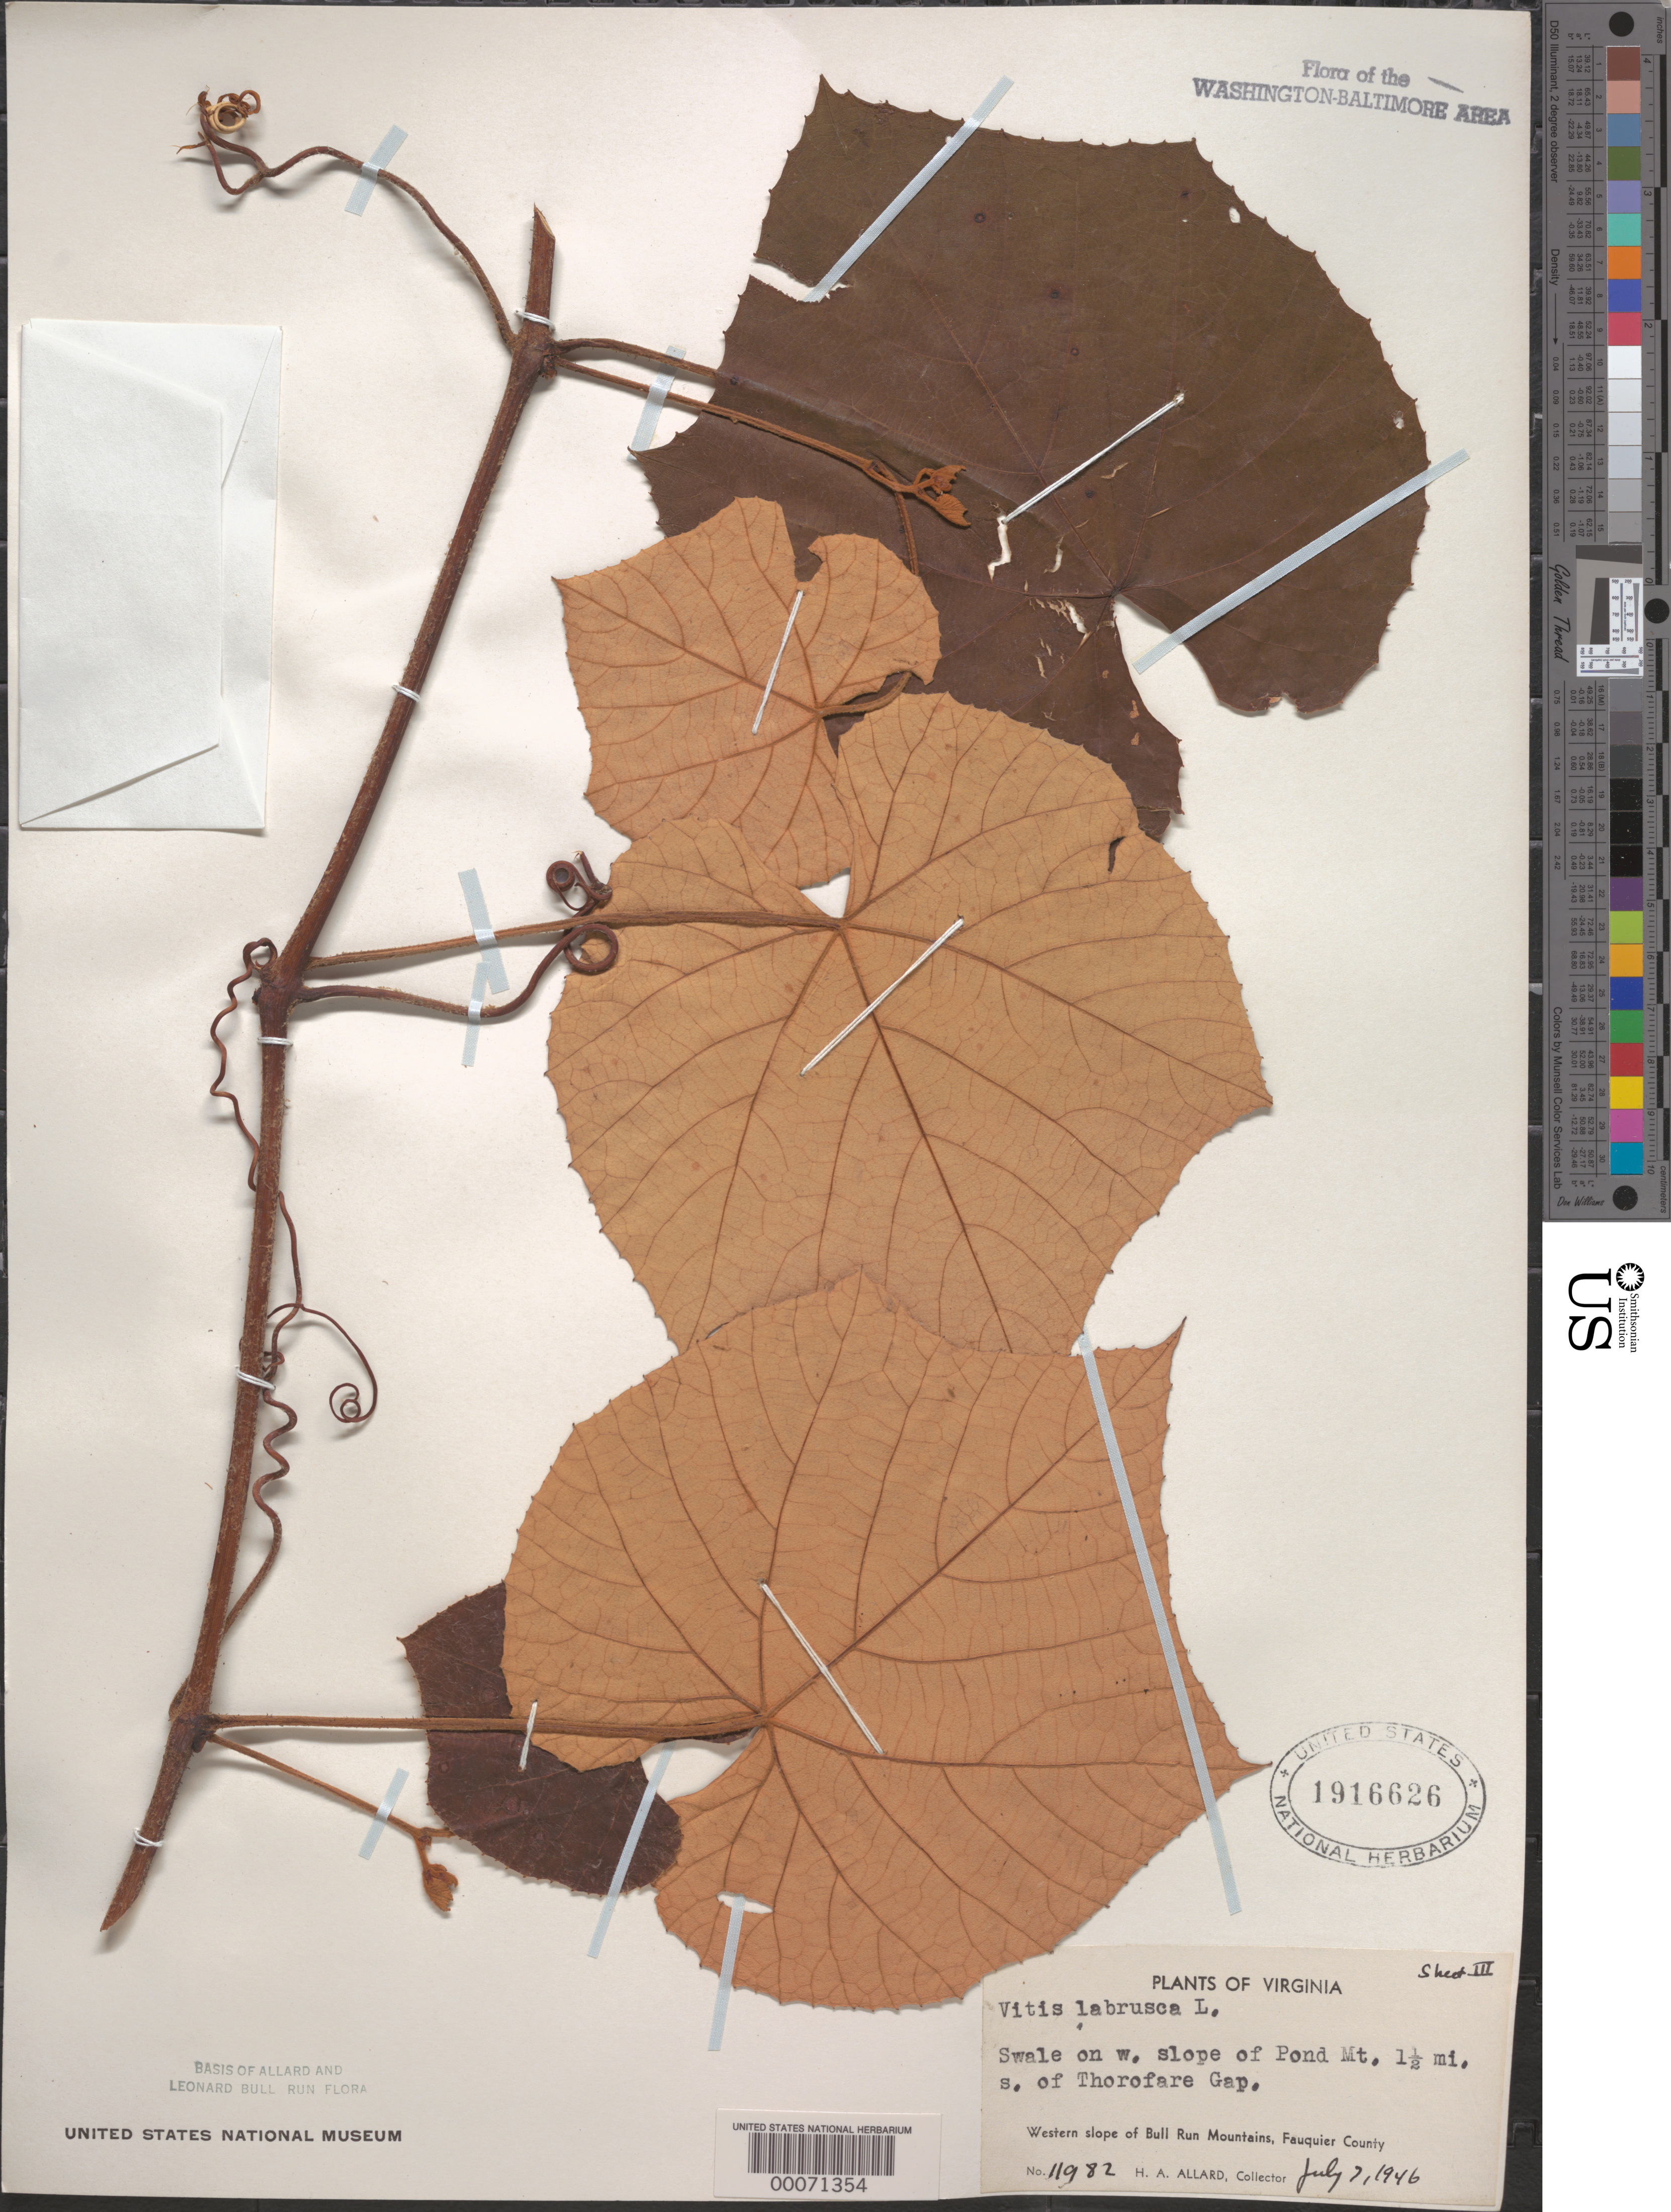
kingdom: Plantae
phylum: Tracheophyta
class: Magnoliopsida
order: Vitales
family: Vitaceae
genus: Vitis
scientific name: Vitis labrusca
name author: L.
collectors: H. A. Allard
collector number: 11982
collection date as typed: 07 Jul 1946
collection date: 1946-07-07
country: United States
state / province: Virginia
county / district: Fauquier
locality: South of Thorofare Gap, Pond Mountains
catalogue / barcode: US 1916626